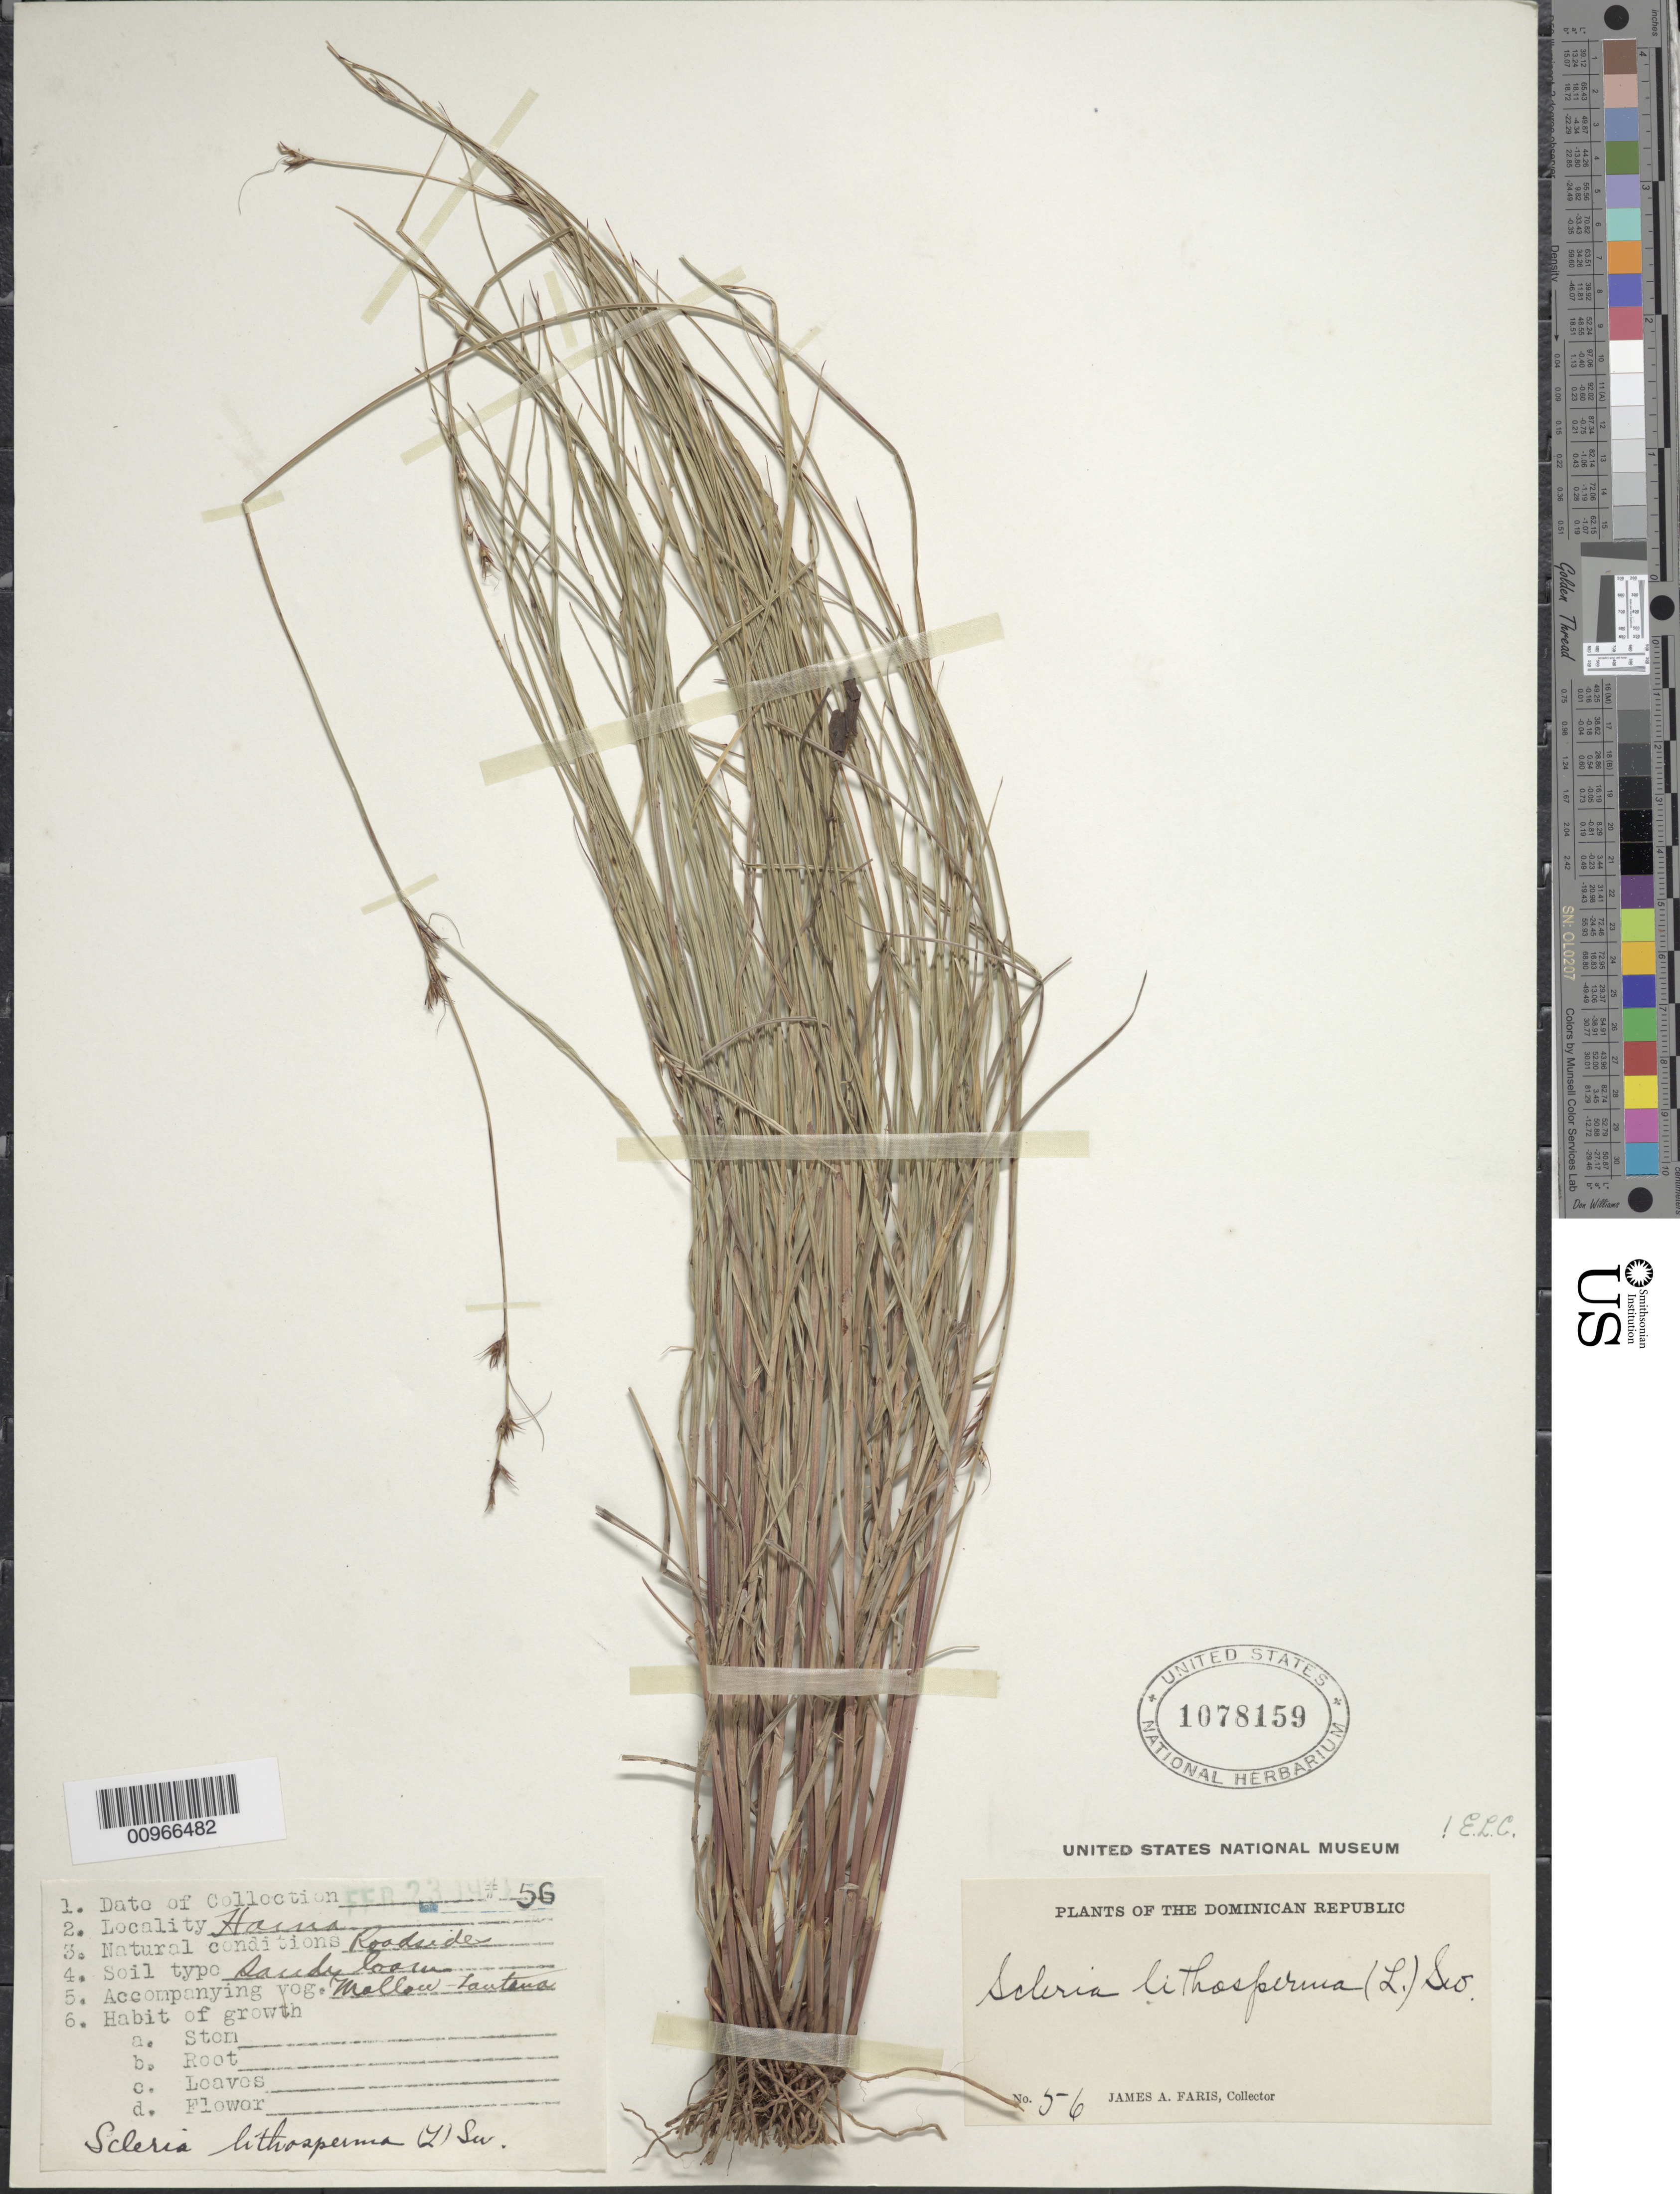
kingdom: Plantae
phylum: Tracheophyta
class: Liliopsida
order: Poales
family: Cyperaceae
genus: Scleria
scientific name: Scleria lithosperma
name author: (L.) Sw.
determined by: Core, E. L.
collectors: J. Faris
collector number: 56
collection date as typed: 23 Feb 1921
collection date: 1921-02-23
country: Dominican Republic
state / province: San Cristóbal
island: Hispaniola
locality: Haina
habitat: Sandy loam, roadside with Mallow - Lantana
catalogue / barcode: US 1078159